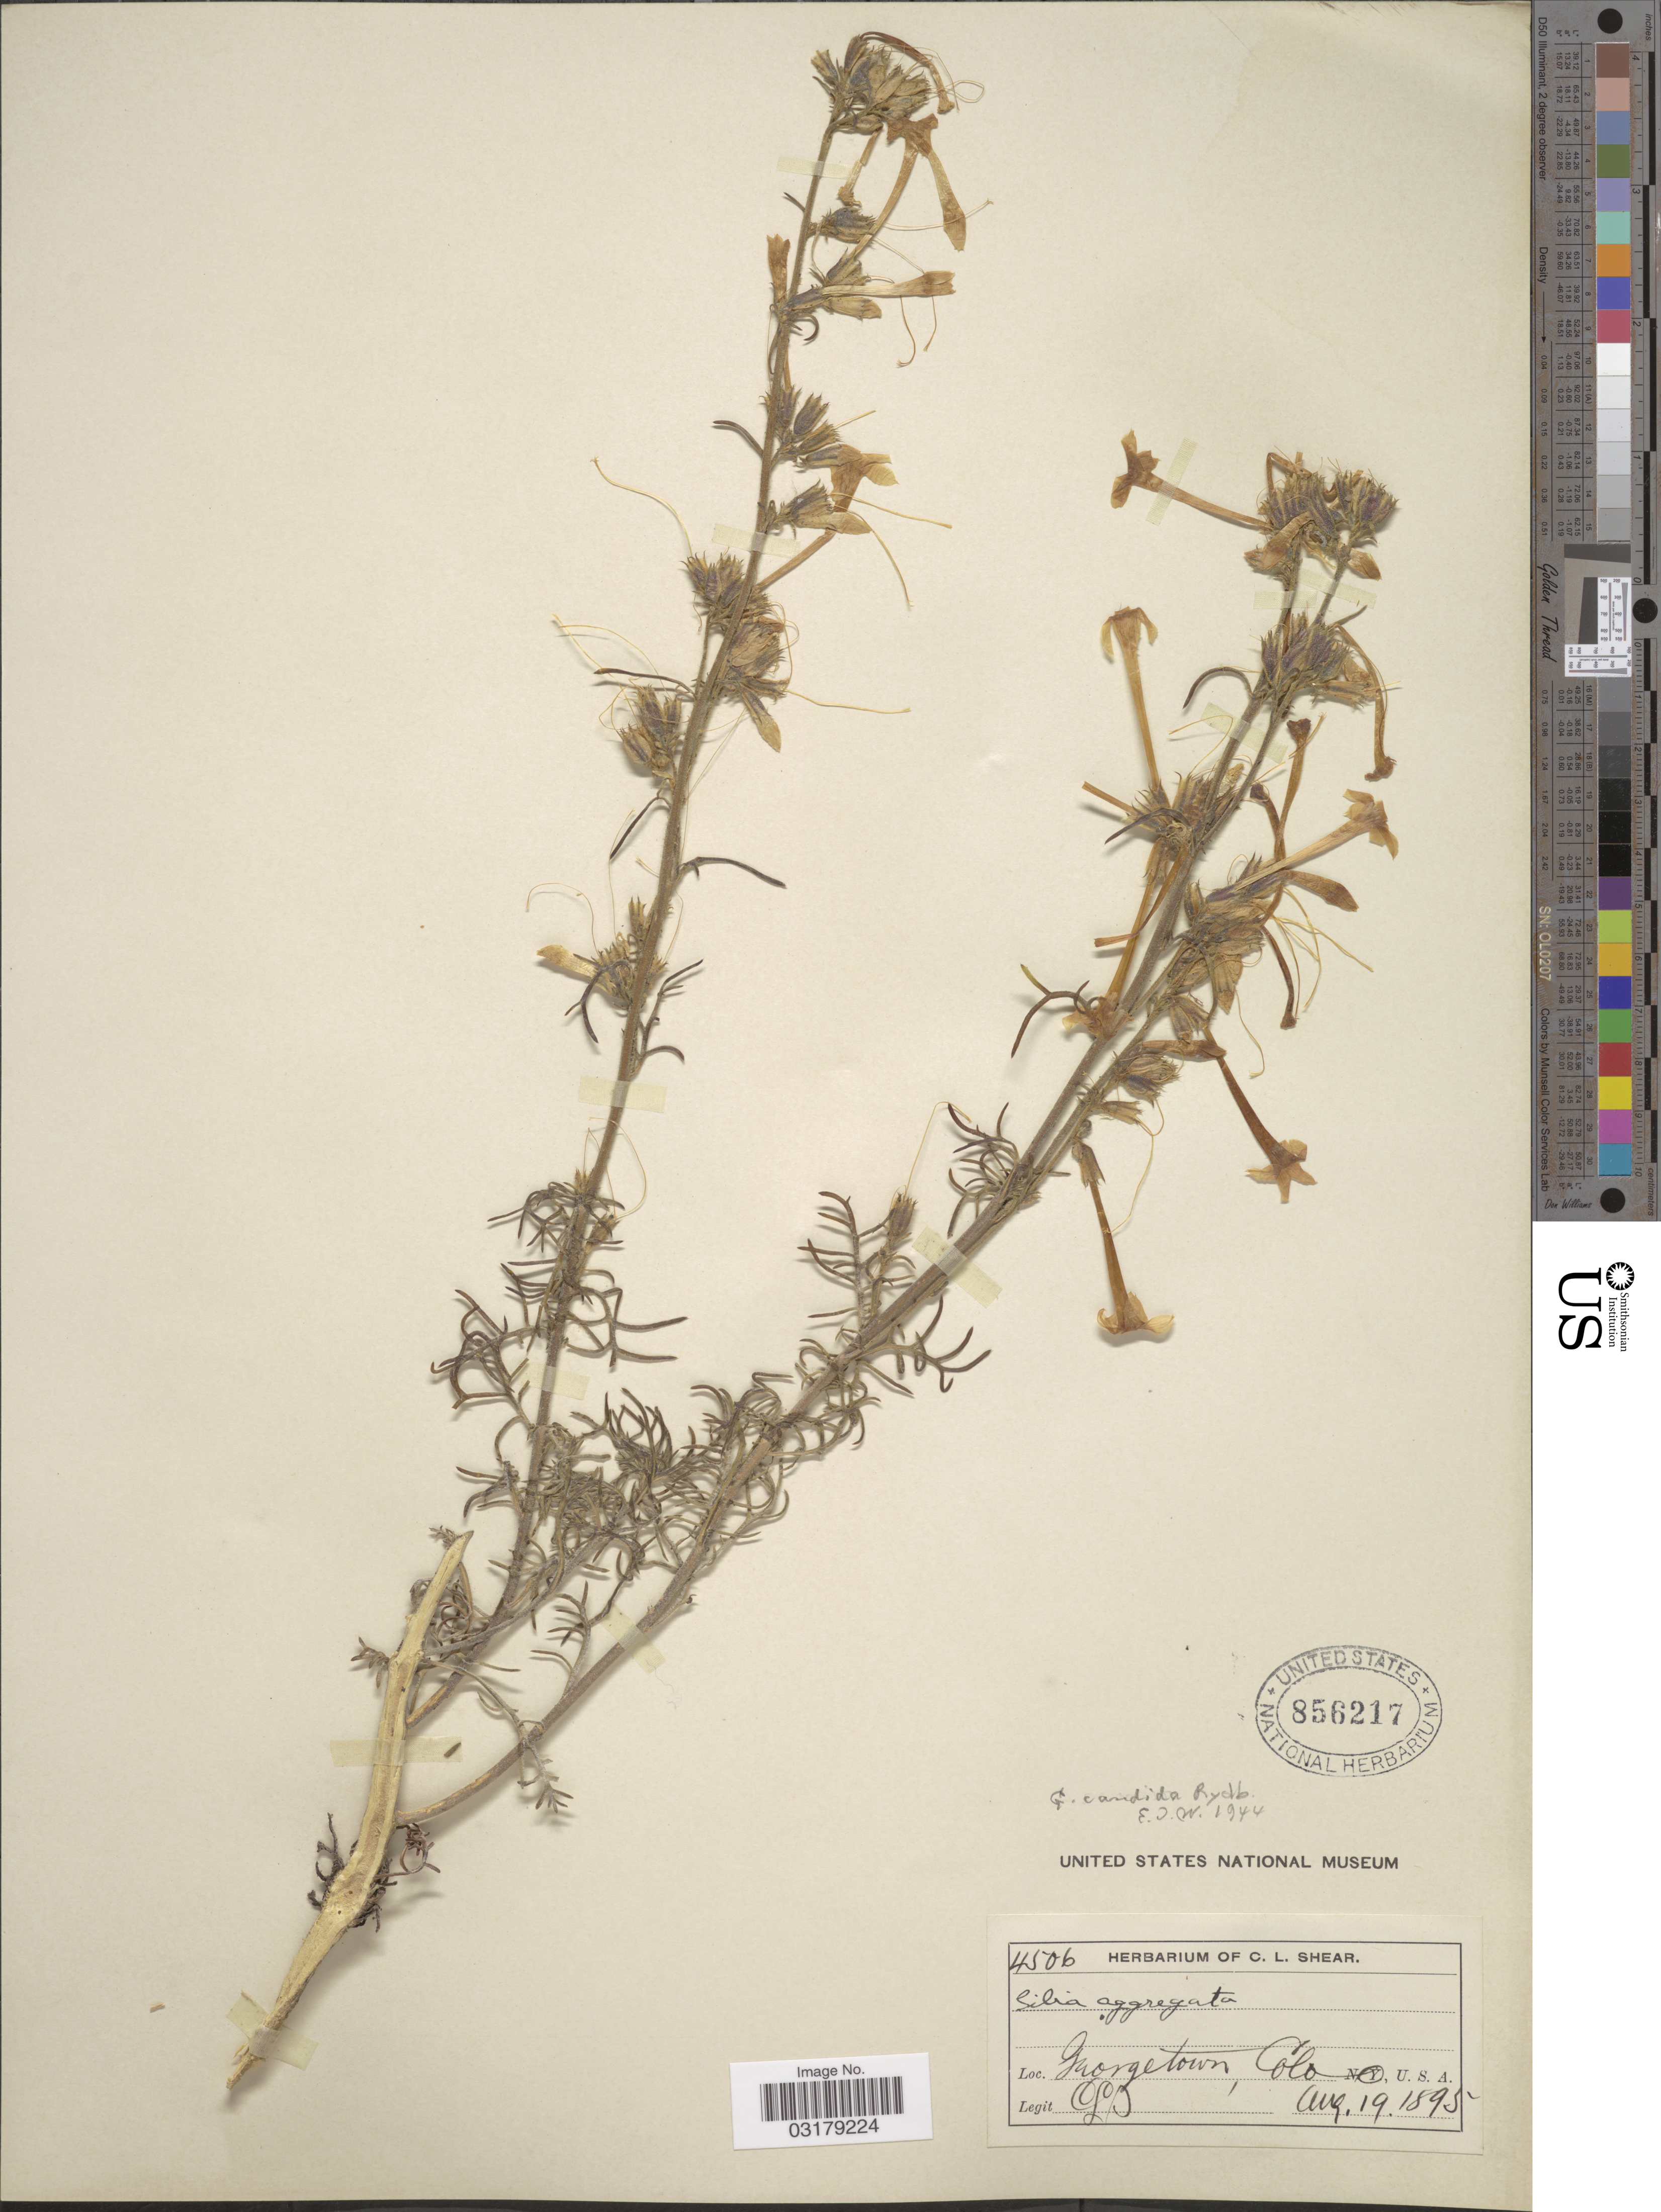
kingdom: Plantae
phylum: Tracheophyta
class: Magnoliopsida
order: Ericales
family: Polemoniaceae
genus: Ipomopsis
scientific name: Ipomopsis aggregata subsp. candida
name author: (Rydb.) V.E. Grant & A.D. Grant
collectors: C. L. Shear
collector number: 4506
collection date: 1895-08-19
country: United States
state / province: Colorado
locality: Georgetown.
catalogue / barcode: US 856217